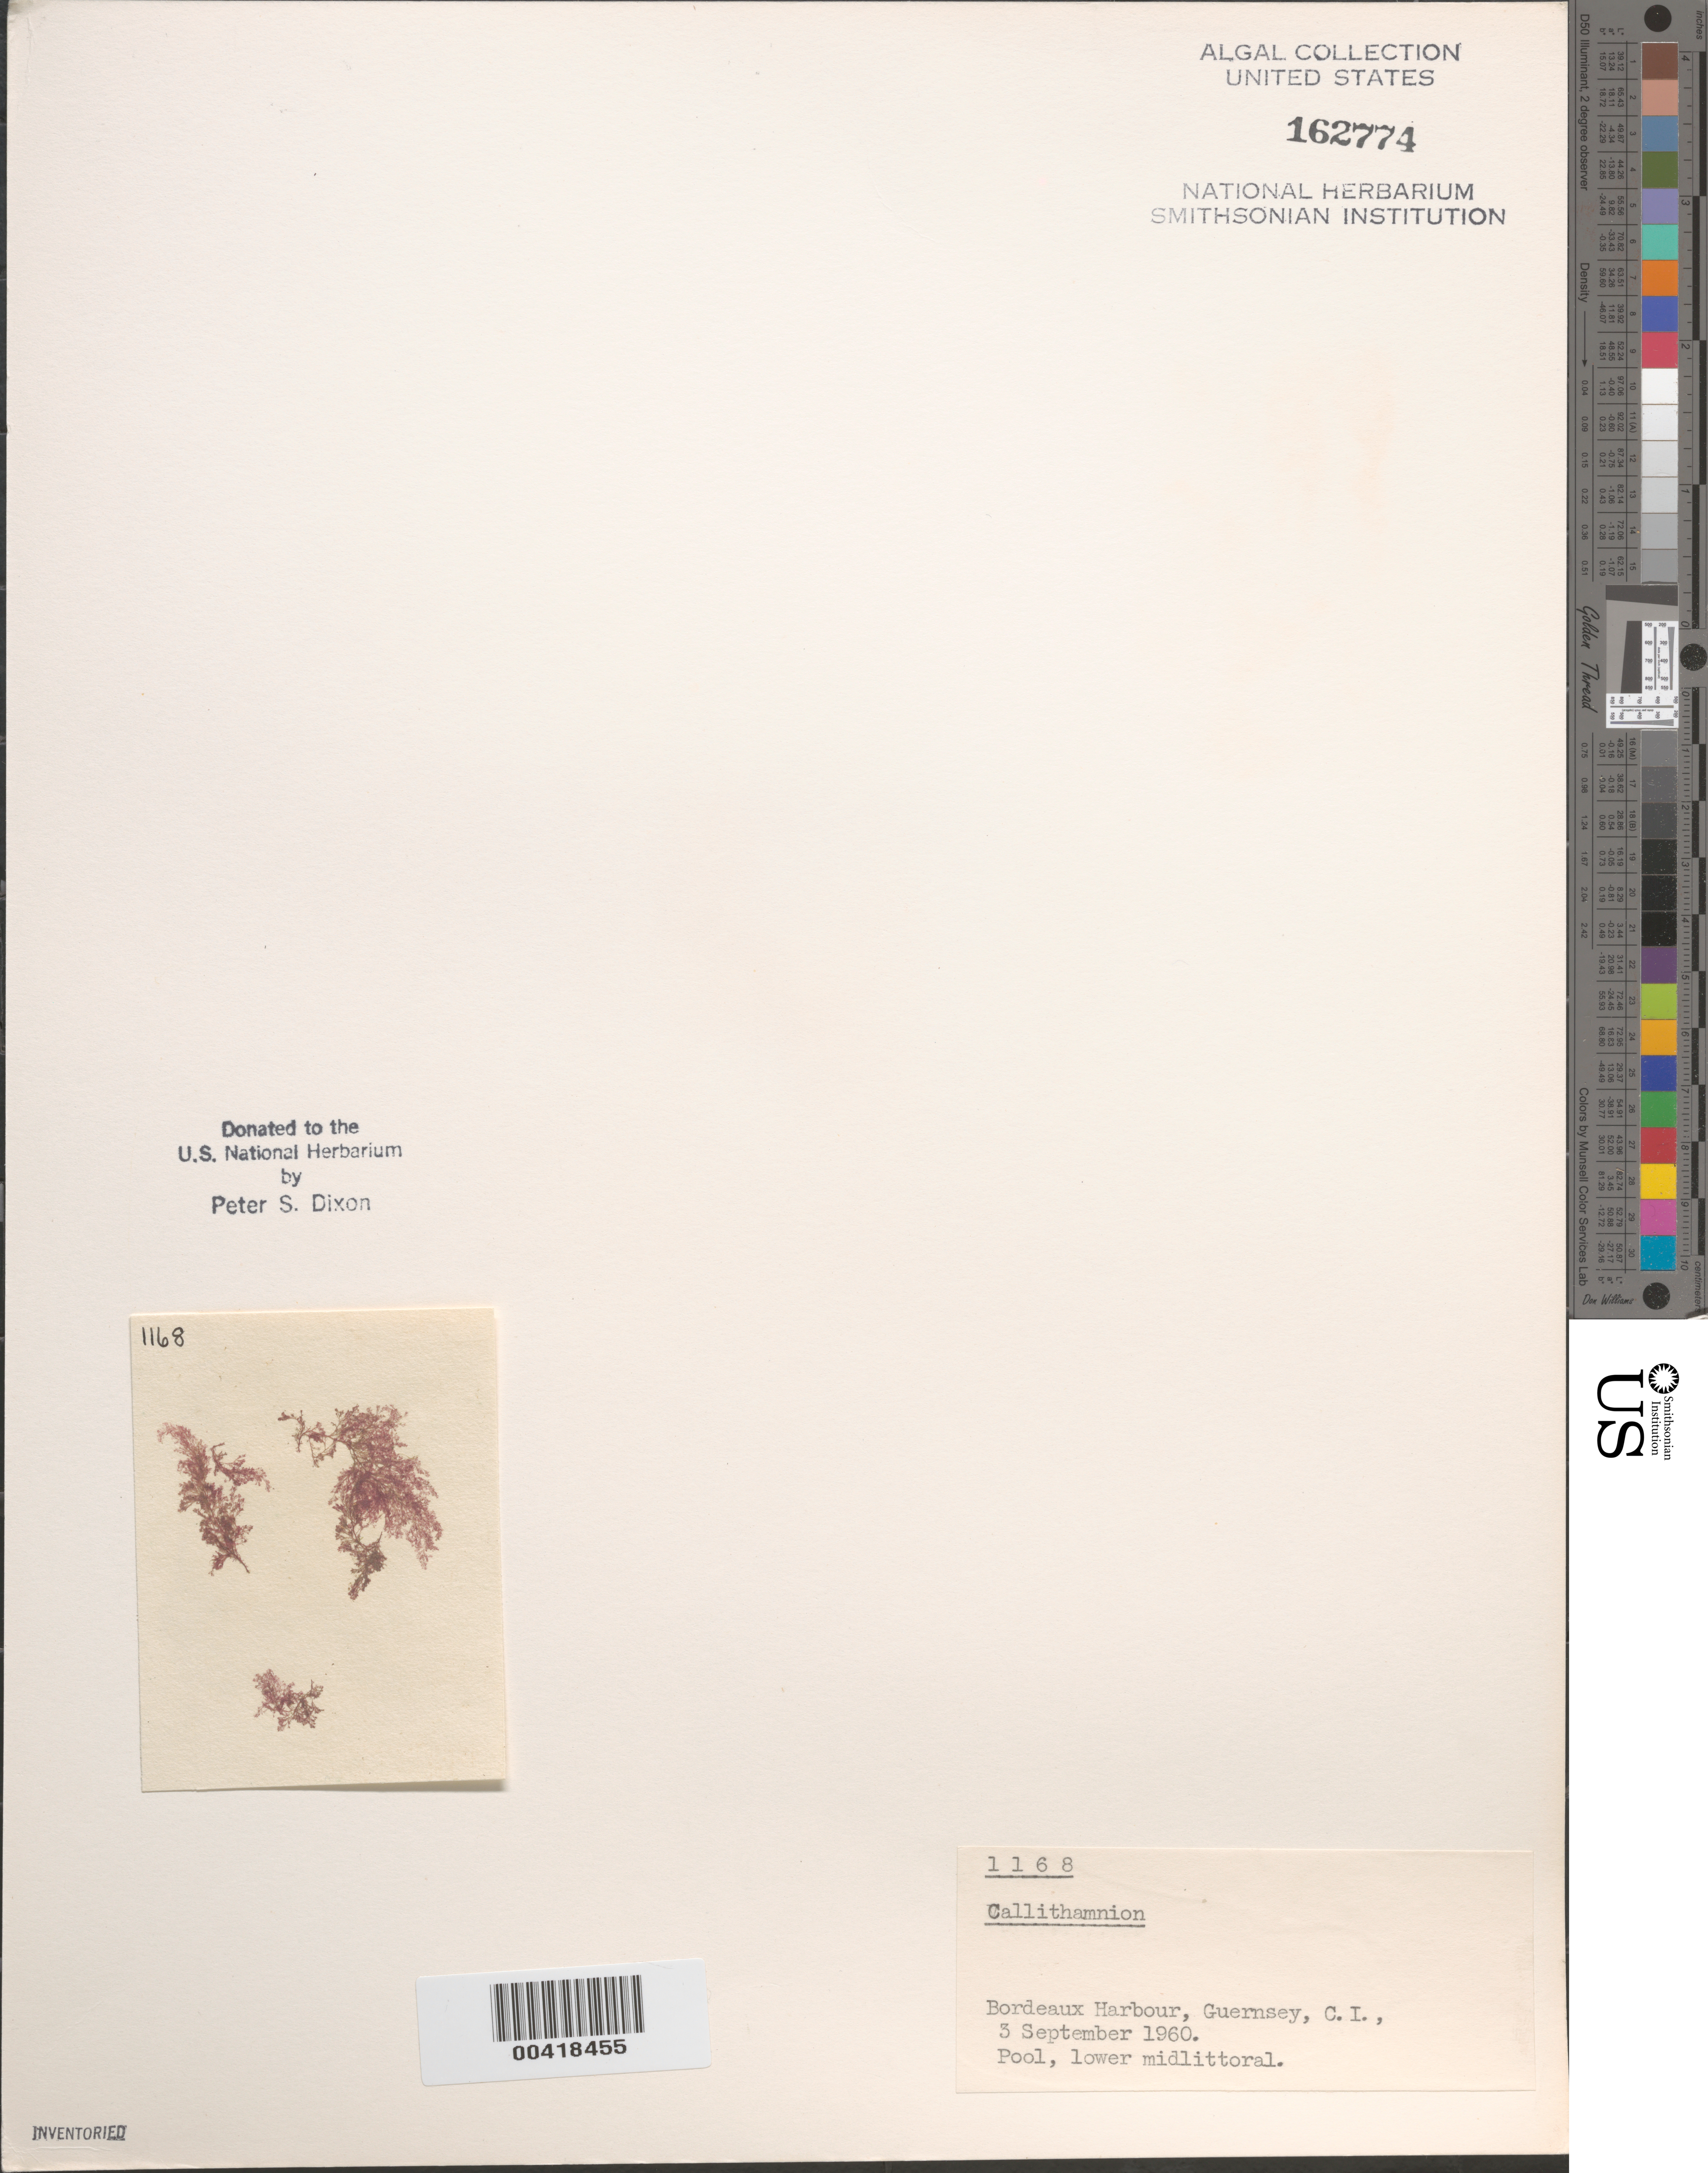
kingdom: Plantae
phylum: Rhodophyta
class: Florideophyceae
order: Ceramiales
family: Callithamniaceae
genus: Callithamnion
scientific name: Callithamnion sp.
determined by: Dixon, P. S.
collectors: P. S. Dixon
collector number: PSD 1168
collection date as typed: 03 Sep 1960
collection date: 1960-09-03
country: United Kingdom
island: Guernsey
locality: Bordeaux Harbor. Bailiwick of Guernsey.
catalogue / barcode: US 162774